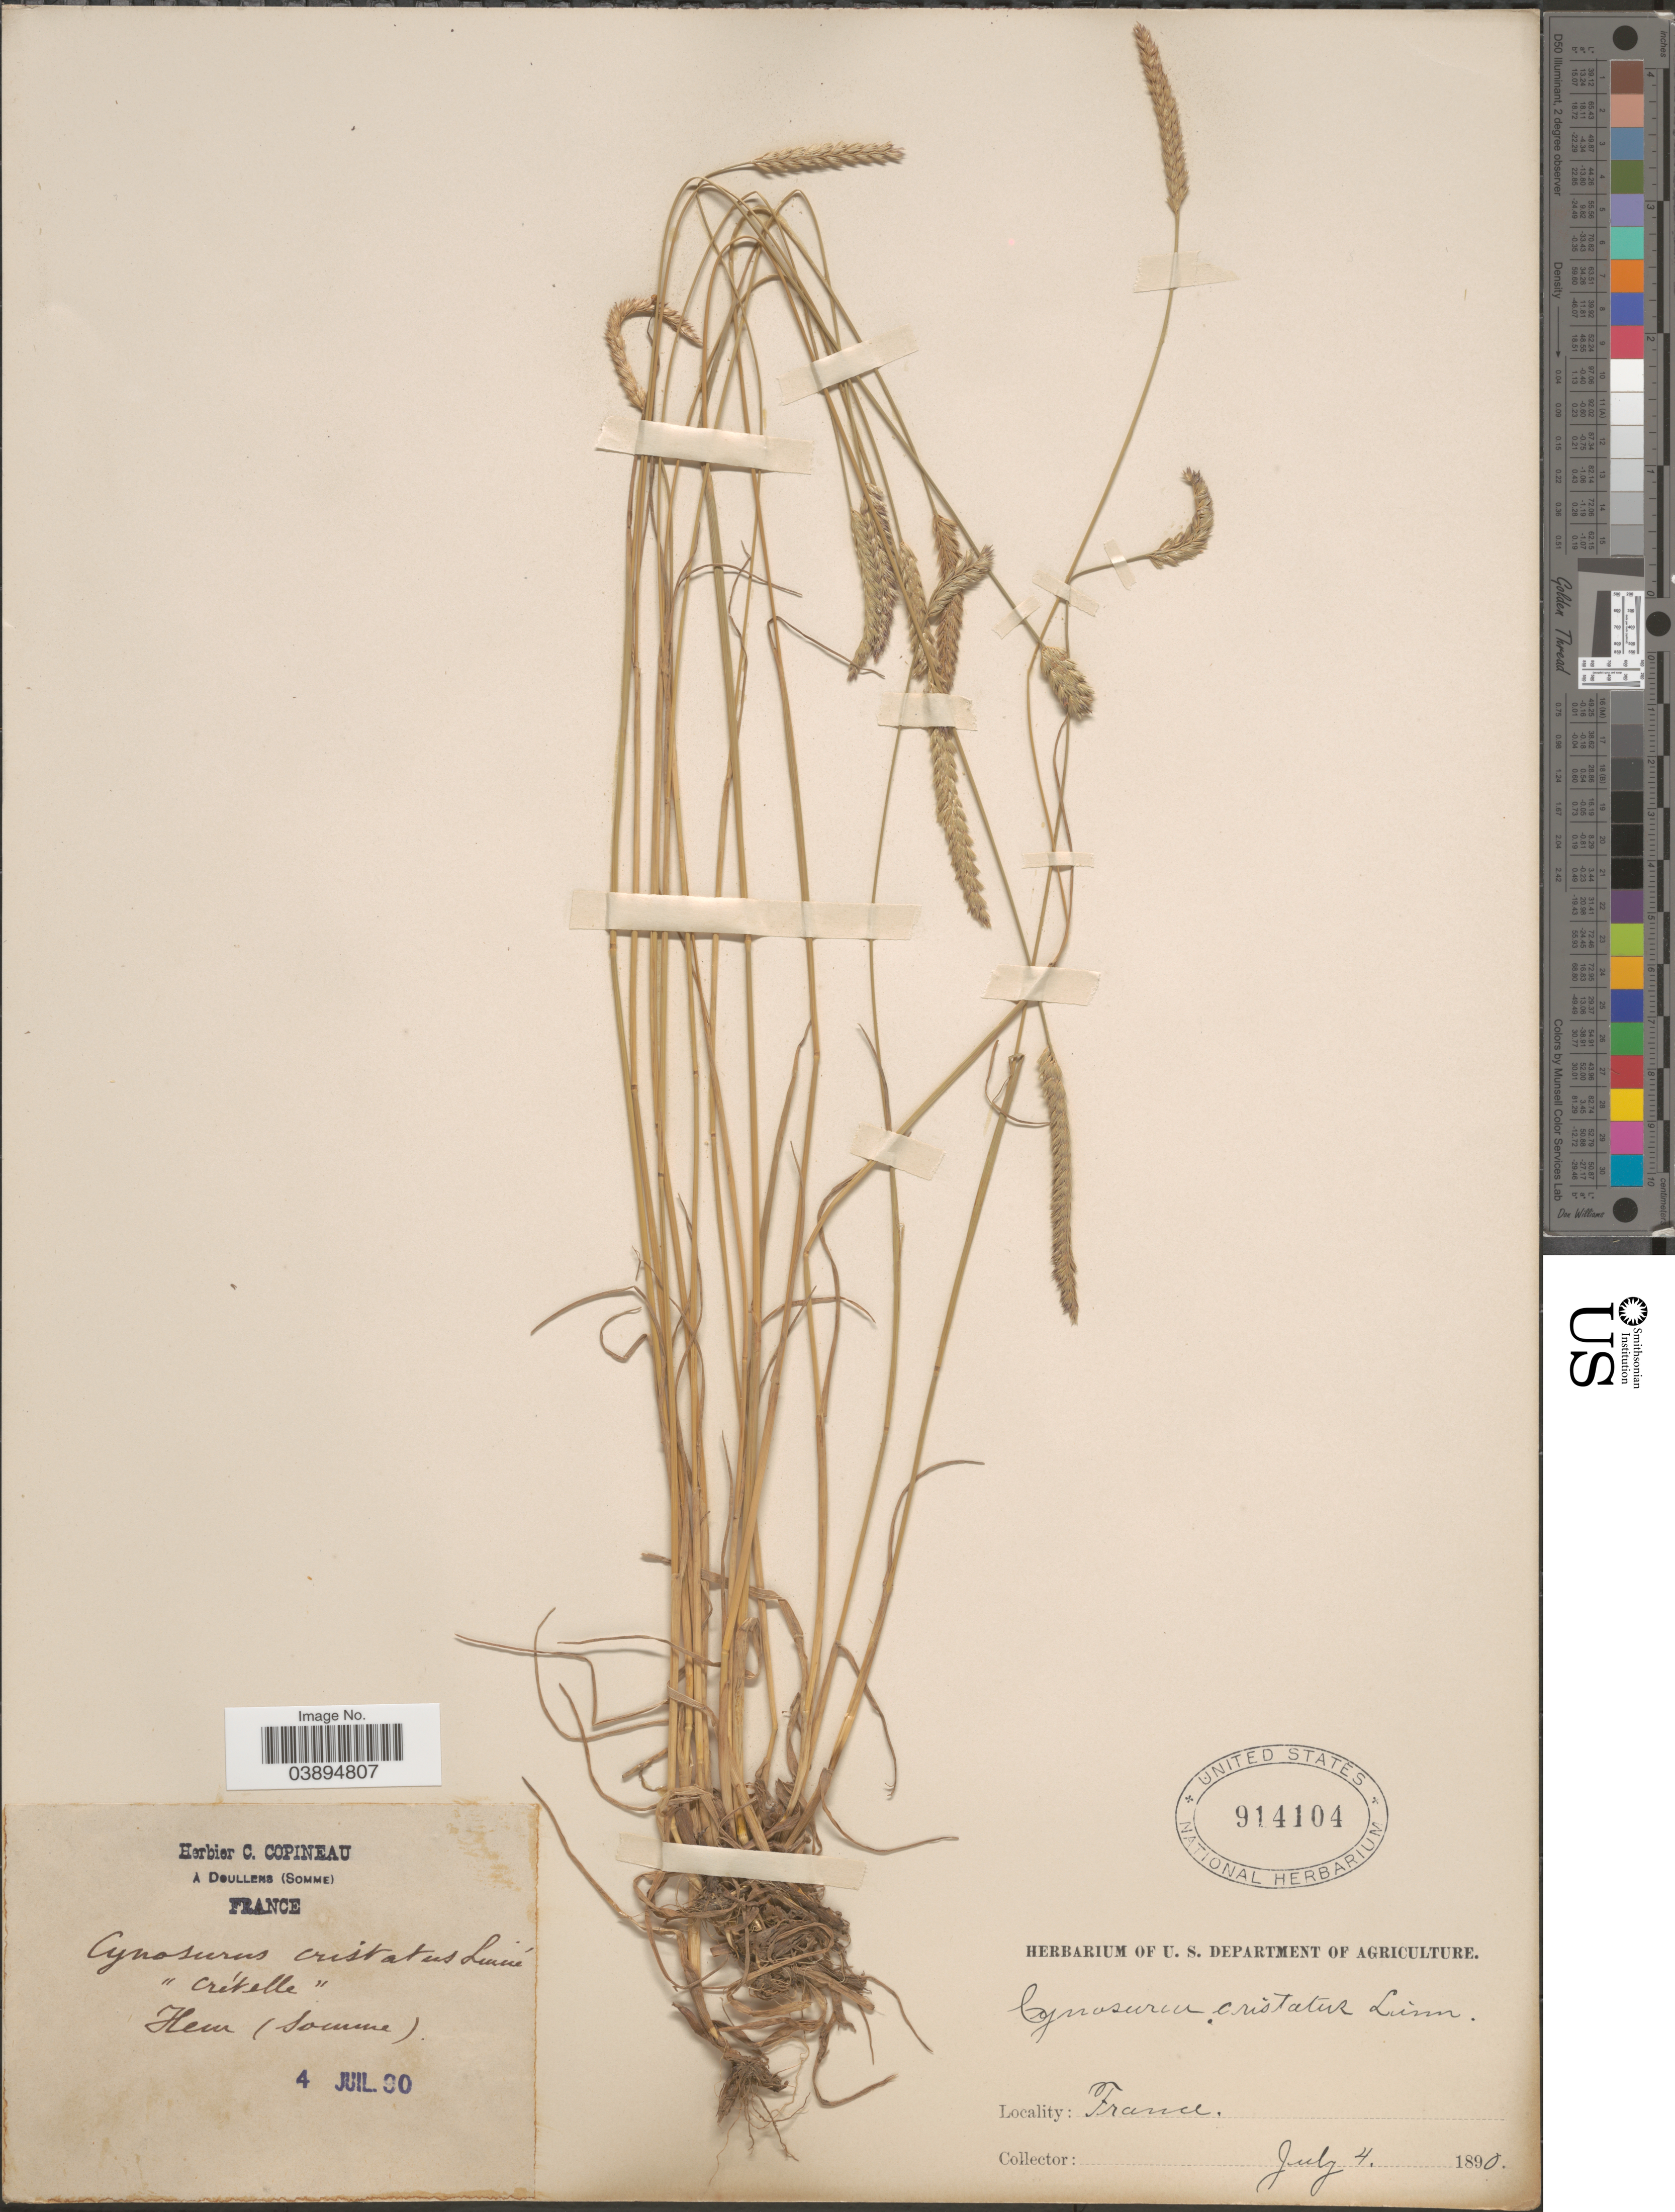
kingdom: Plantae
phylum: Tracheophyta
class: Liliopsida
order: Poales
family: Poaceae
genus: Cynosurus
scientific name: Cynosurus cristatus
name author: L.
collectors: ex herb. C. Copineau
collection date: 1890-07-04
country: France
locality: Hem (Somme).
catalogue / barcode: US 914104